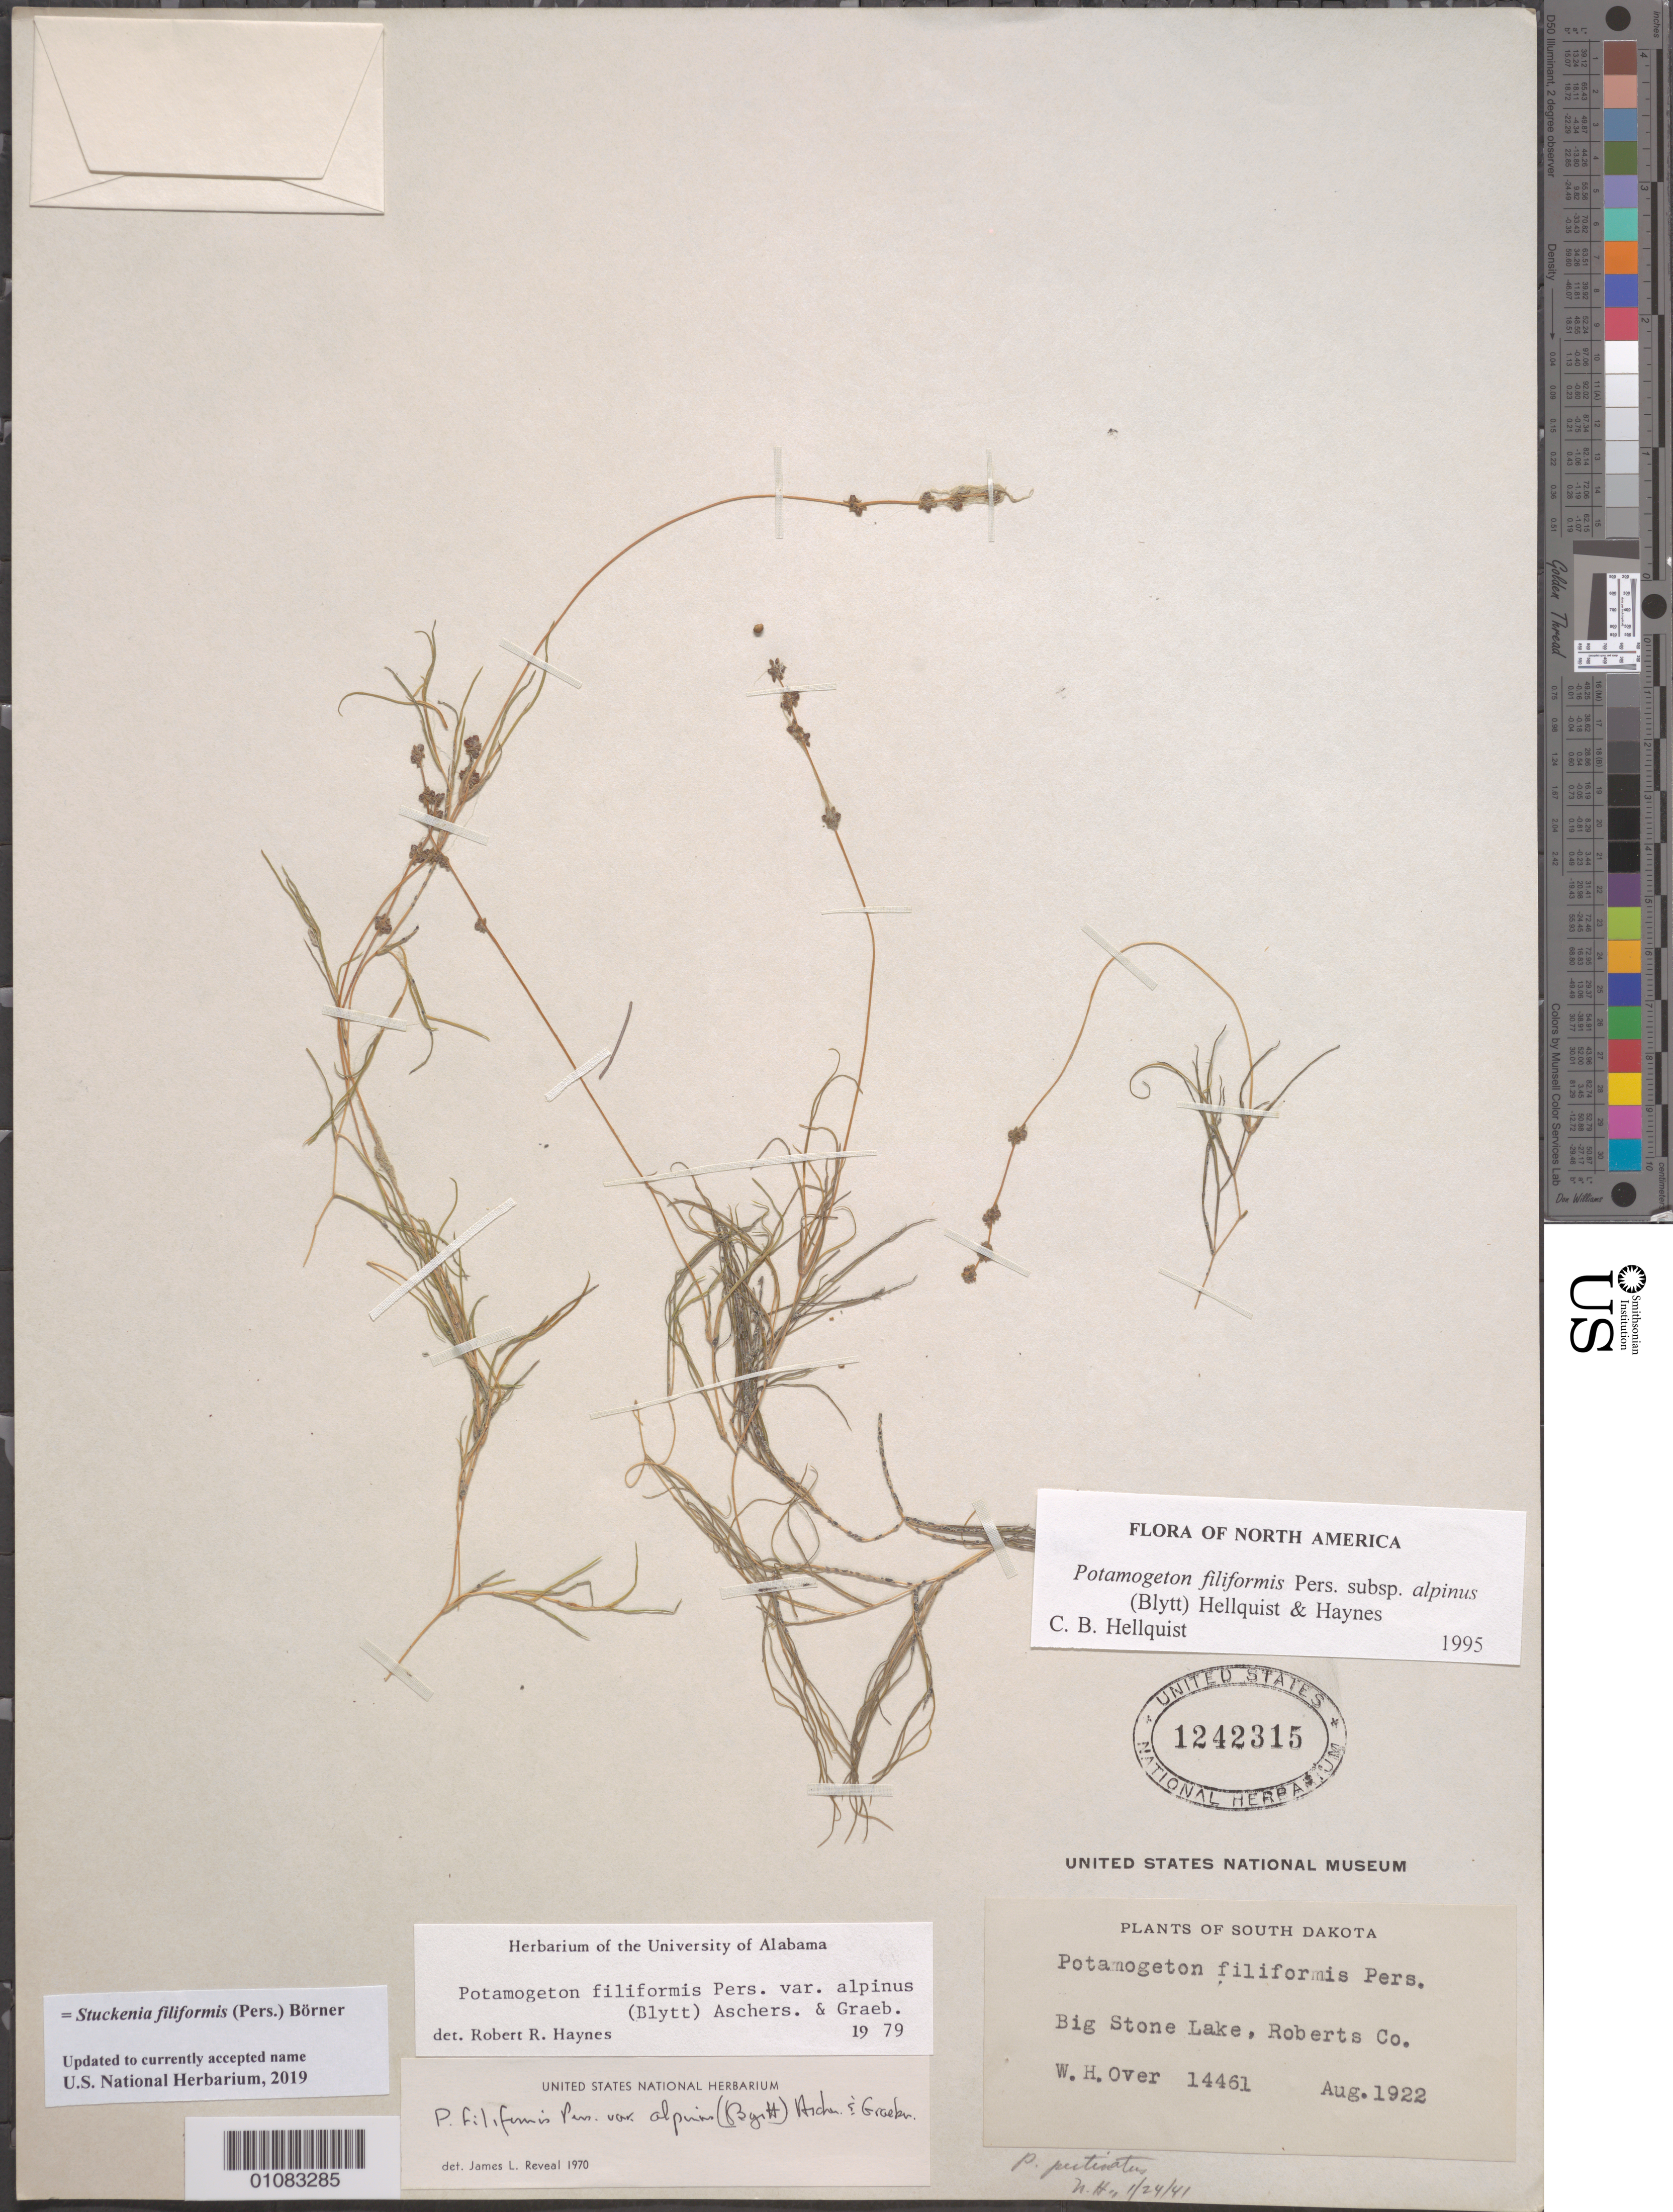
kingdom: Plantae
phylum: Tracheophyta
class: Liliopsida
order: Alismatales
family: Potamogetonaceae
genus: Stuckenia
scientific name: Stuckenia filiformis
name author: (Pers.) Börner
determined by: Strong, Mark T., (BOT), Smithsonian Institution - National Museum of Natural History (UNITED STATES)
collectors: W. Over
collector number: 14461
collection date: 1922-08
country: United States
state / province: South Dakota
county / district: Roberts County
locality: Big Stone Lake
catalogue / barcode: US 1242315